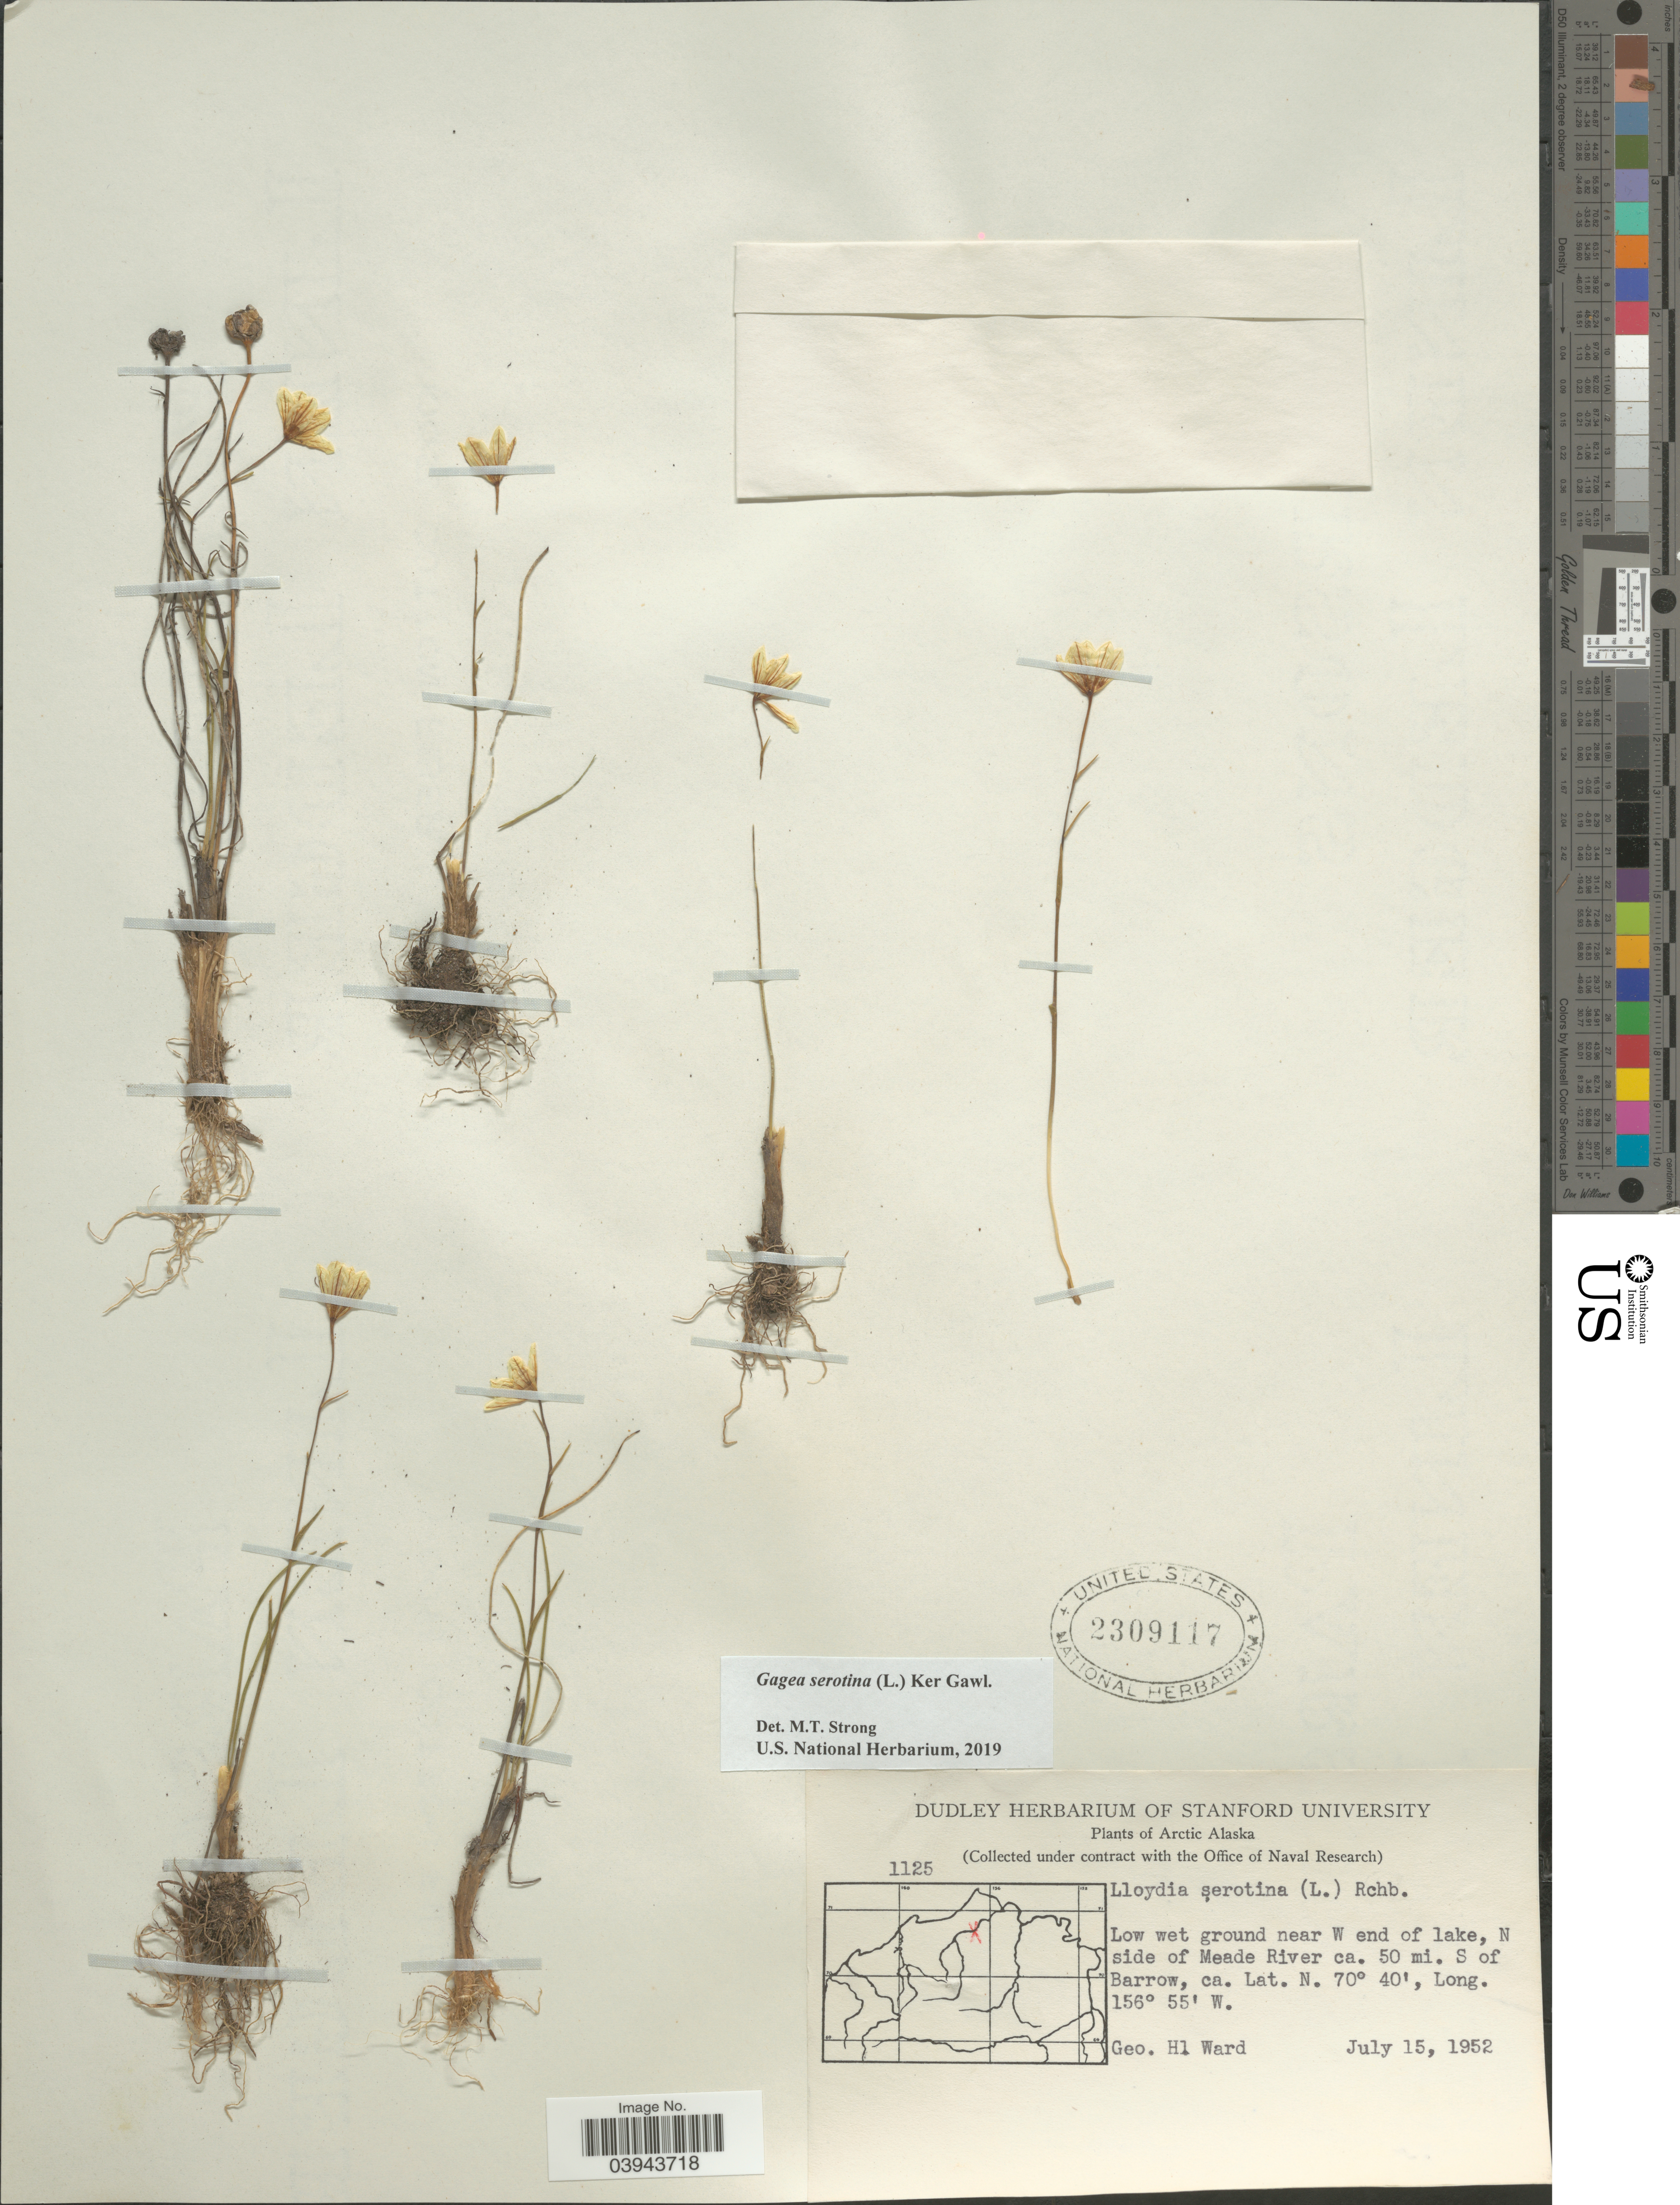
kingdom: Plantae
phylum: Tracheophyta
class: Liliopsida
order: Liliales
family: Liliaceae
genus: Lloydia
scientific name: Lloydia serotina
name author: (L.) Salisb. ex Rchb.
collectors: G. H. Ward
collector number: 1125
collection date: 1952-07-15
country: United States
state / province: Alaska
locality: Arctic Alaska. Near W end of lake, N side of Meade River ca. 50 mi. S. of Barrow.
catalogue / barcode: US 2309117